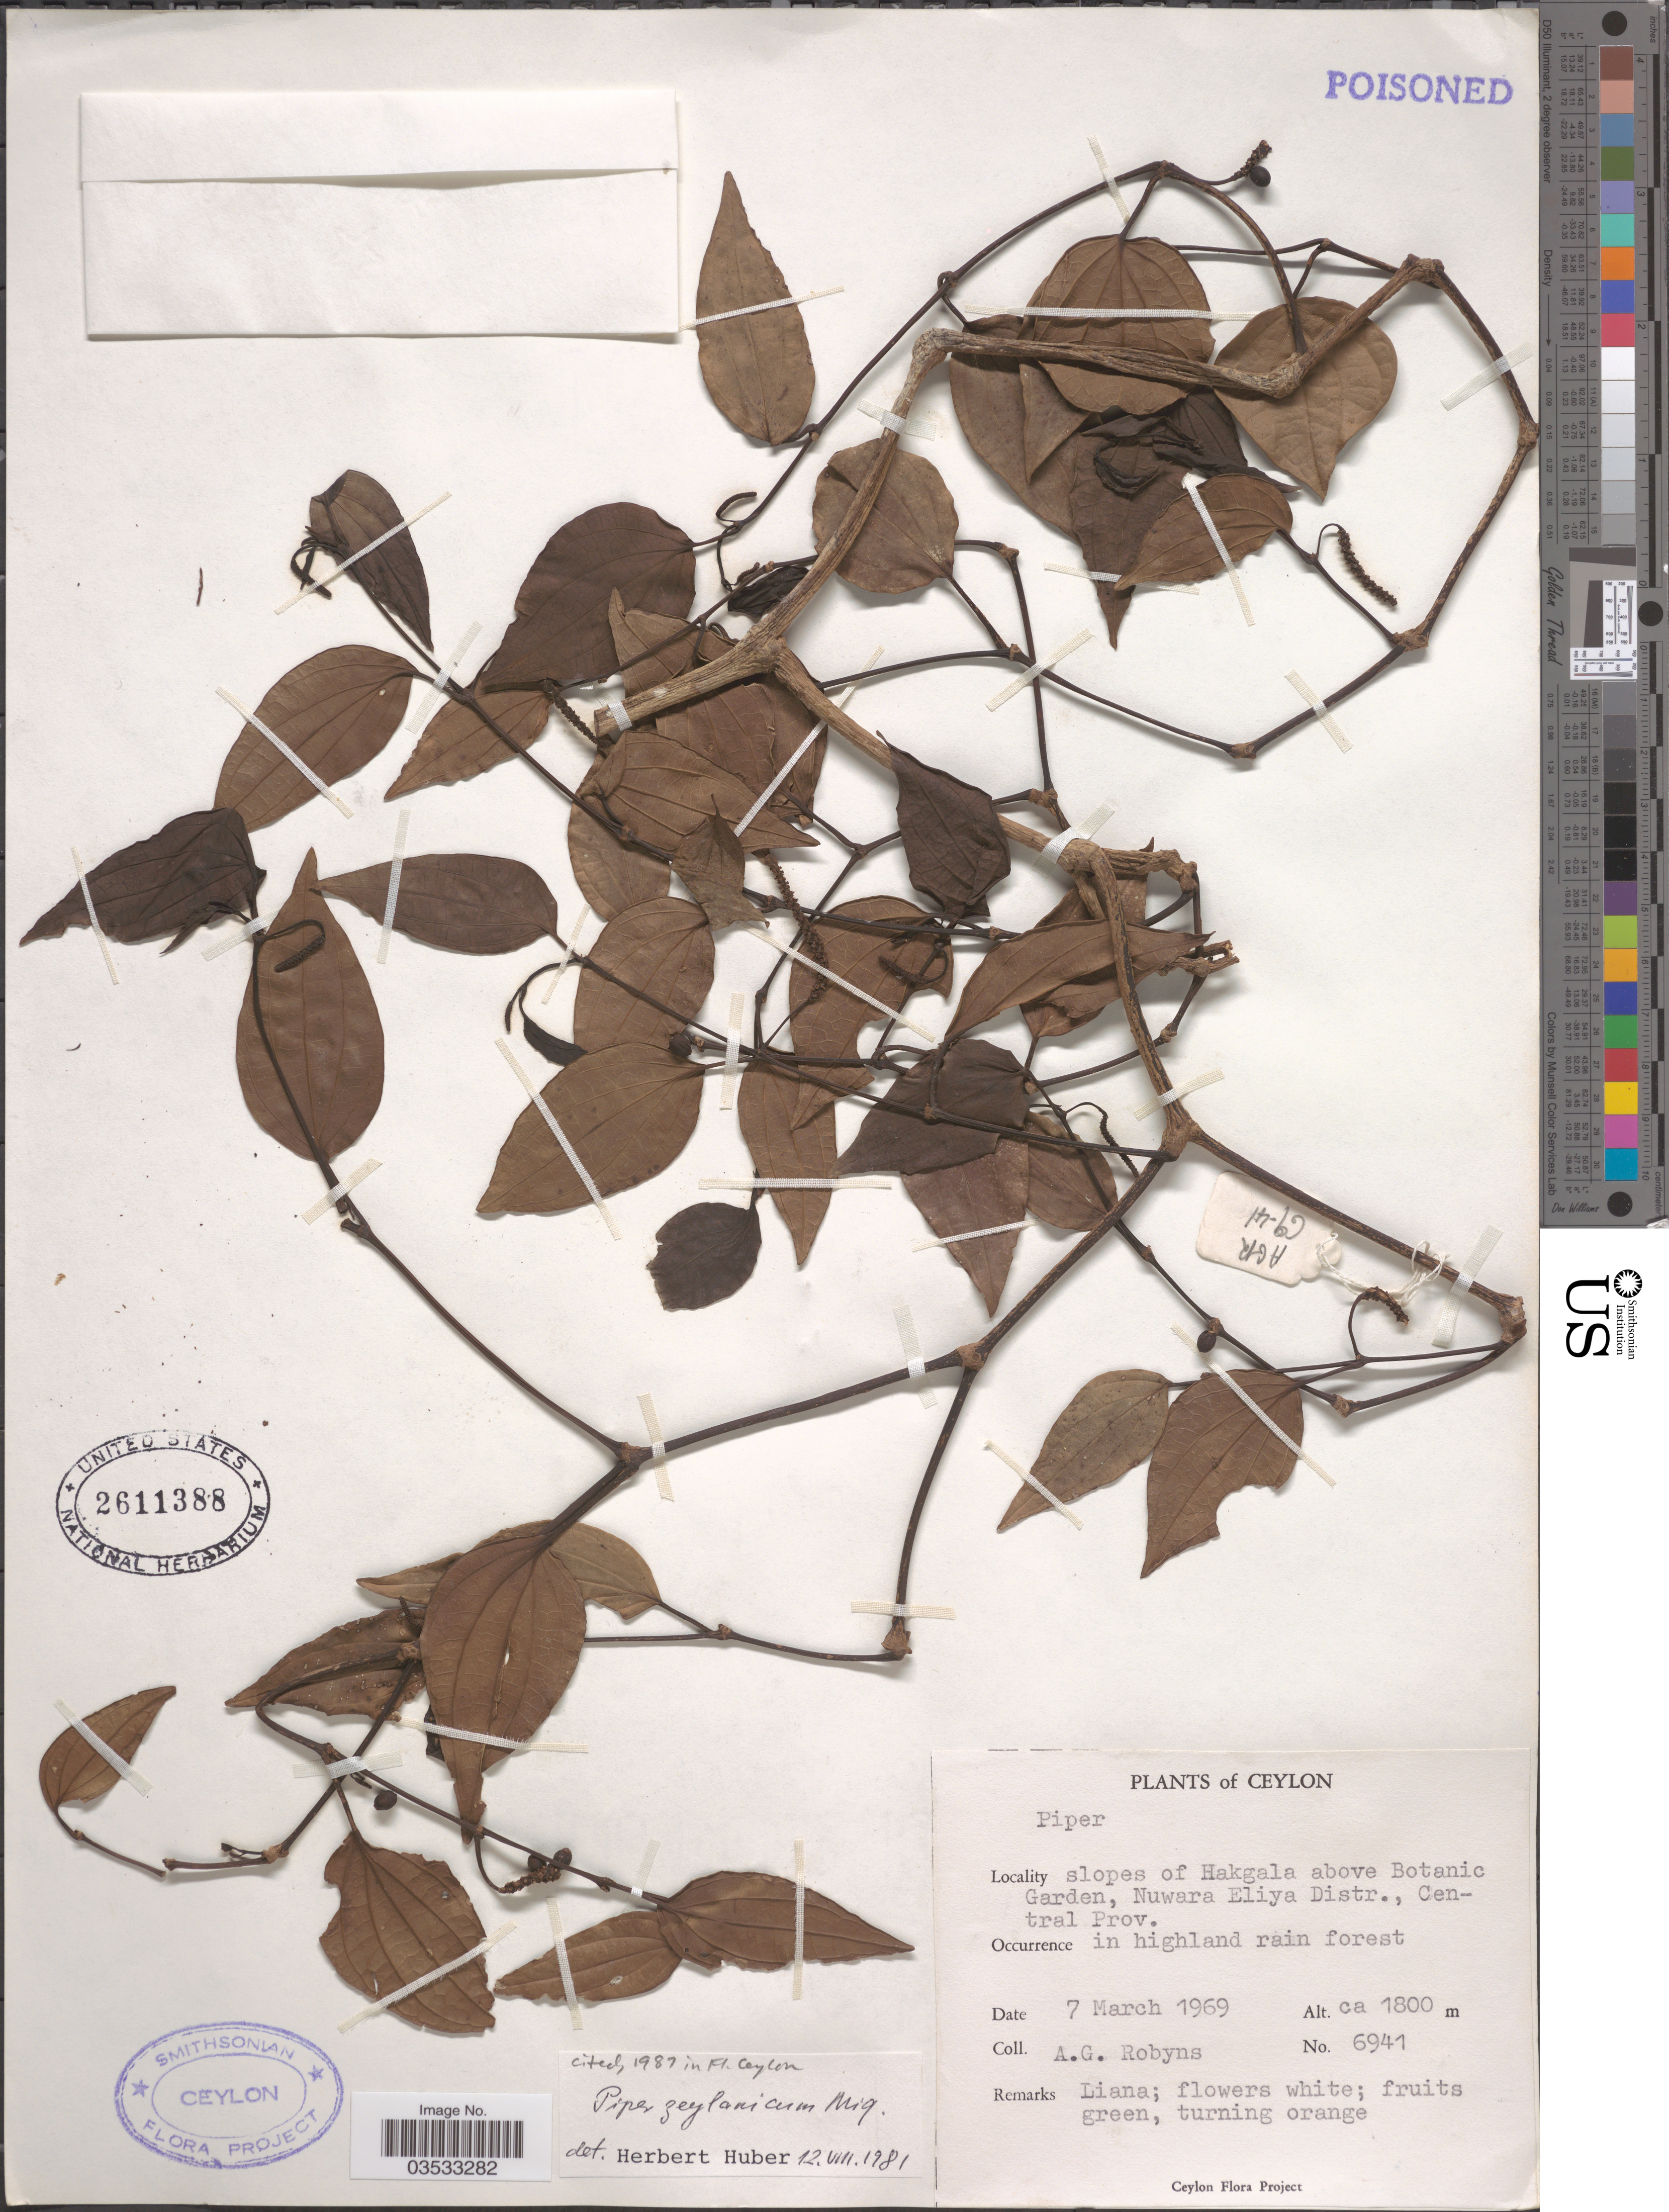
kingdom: Plantae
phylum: Tracheophyta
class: Magnoliopsida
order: Piperales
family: Piperaceae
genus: Piper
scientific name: Piper zeylanicum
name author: Miq.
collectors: A. Robyns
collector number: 6941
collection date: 1969-03-07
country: Sri Lanka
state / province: Central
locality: Ceylon. Slopes of Hakgala above Botanic Garden, Nuwara Eliya Distr.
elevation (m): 1800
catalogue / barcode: US 2611388